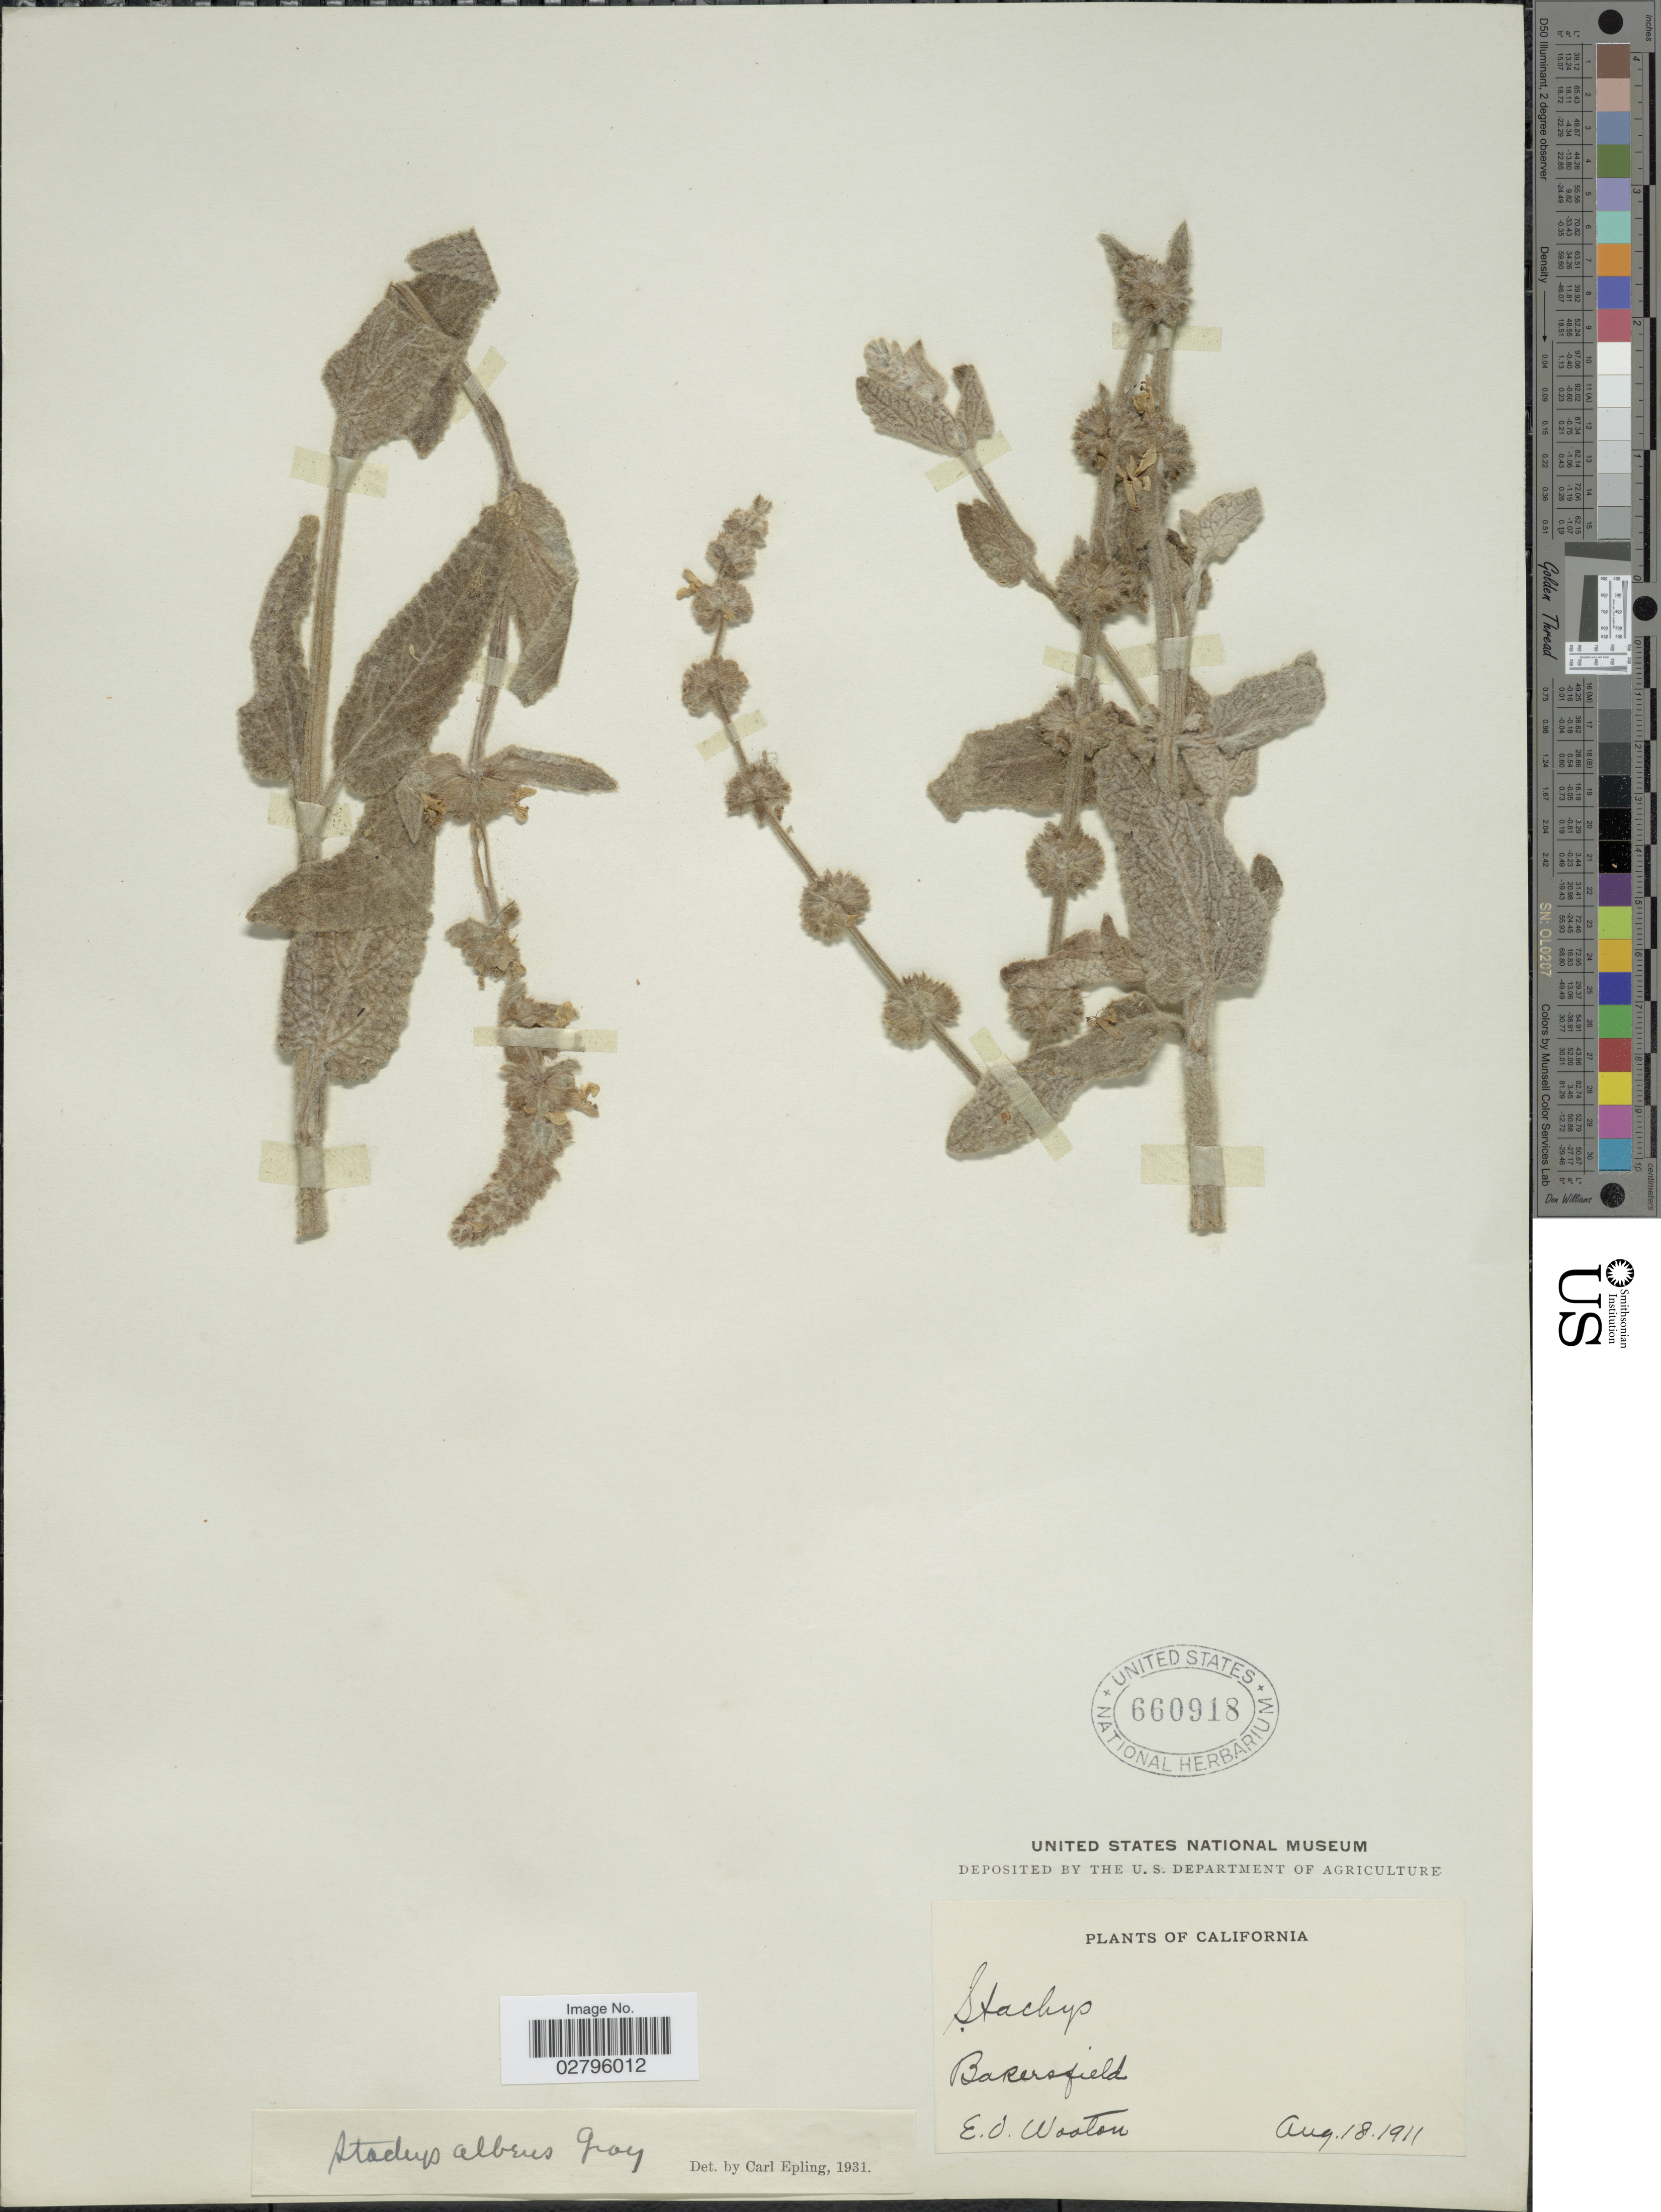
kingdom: Plantae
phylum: Tracheophyta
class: Magnoliopsida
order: Lamiales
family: Lamiaceae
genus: Stachys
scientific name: Stachys albens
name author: A. Gray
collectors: E. O. Wooton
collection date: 1911-08-18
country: United States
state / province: California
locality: Bakersfield.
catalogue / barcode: US 660918